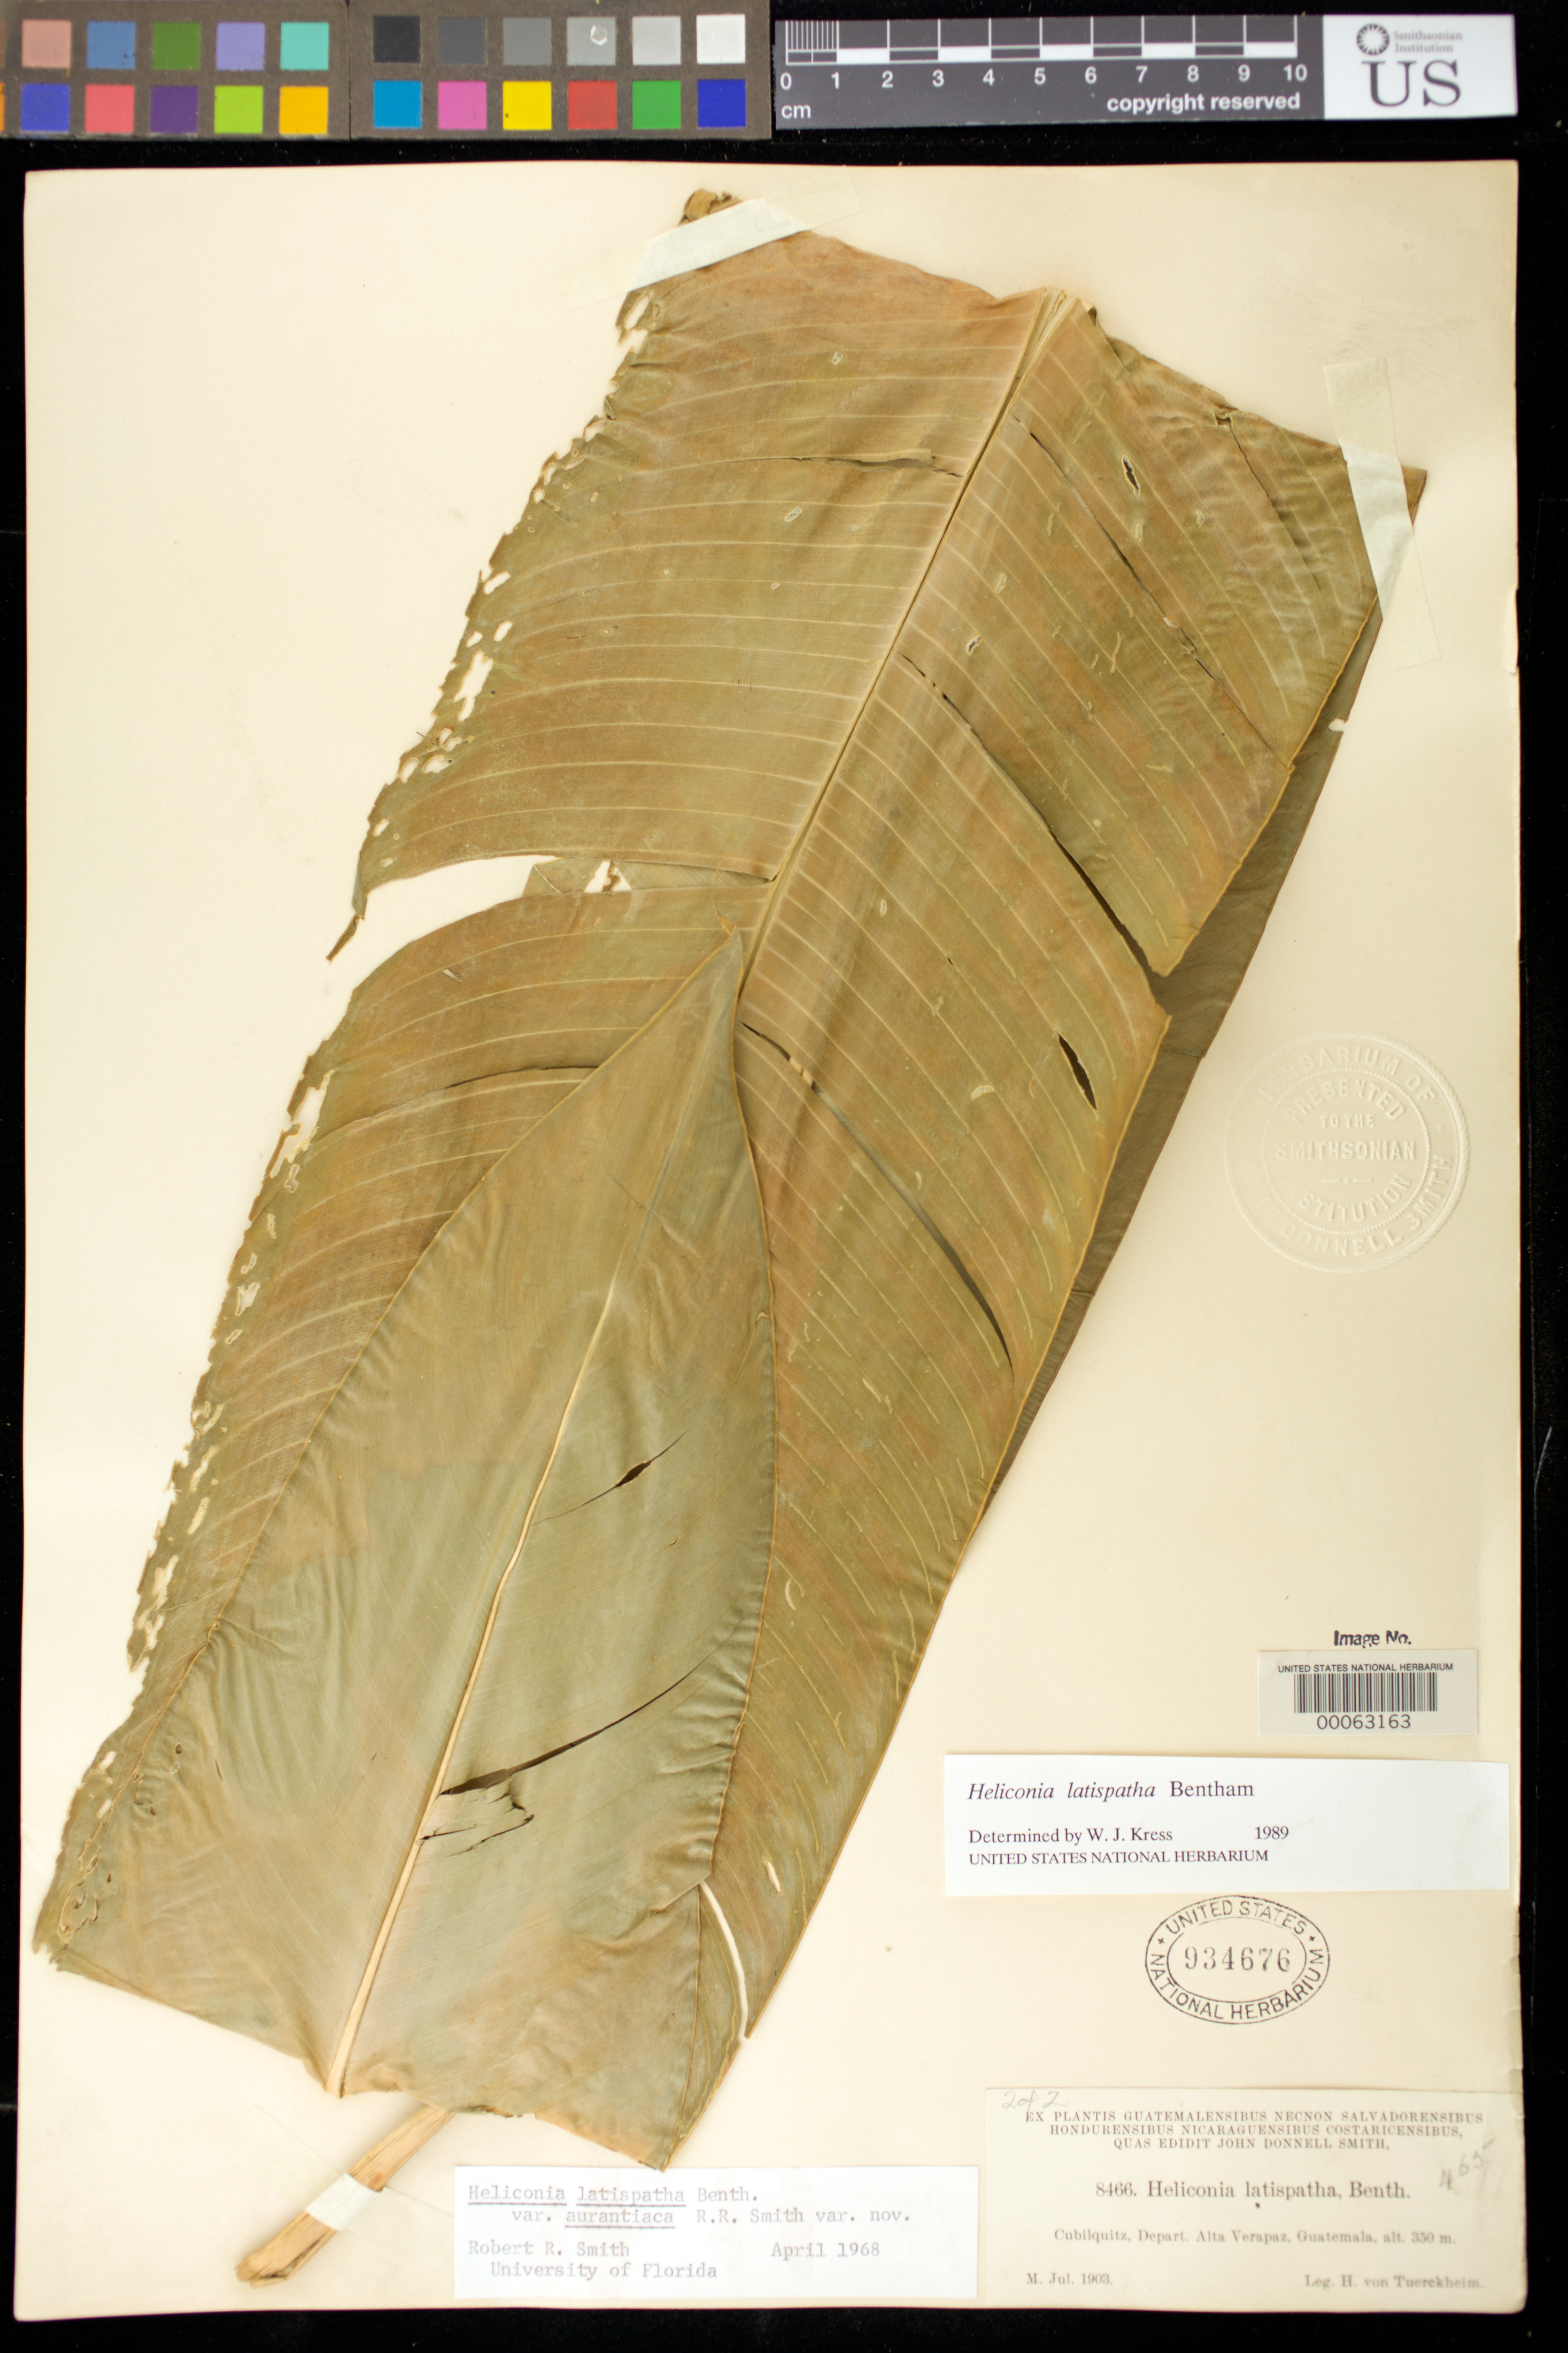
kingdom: Plantae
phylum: Tracheophyta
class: Liliopsida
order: Zingiberales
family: Heliconiaceae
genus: Heliconia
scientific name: Heliconia latispatha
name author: Benth.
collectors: H. von Türckheim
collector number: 8466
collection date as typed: Jul 1903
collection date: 1903-07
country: Guatemala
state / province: Alta Verapaz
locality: Cubilquitz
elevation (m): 350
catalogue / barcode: US 934676